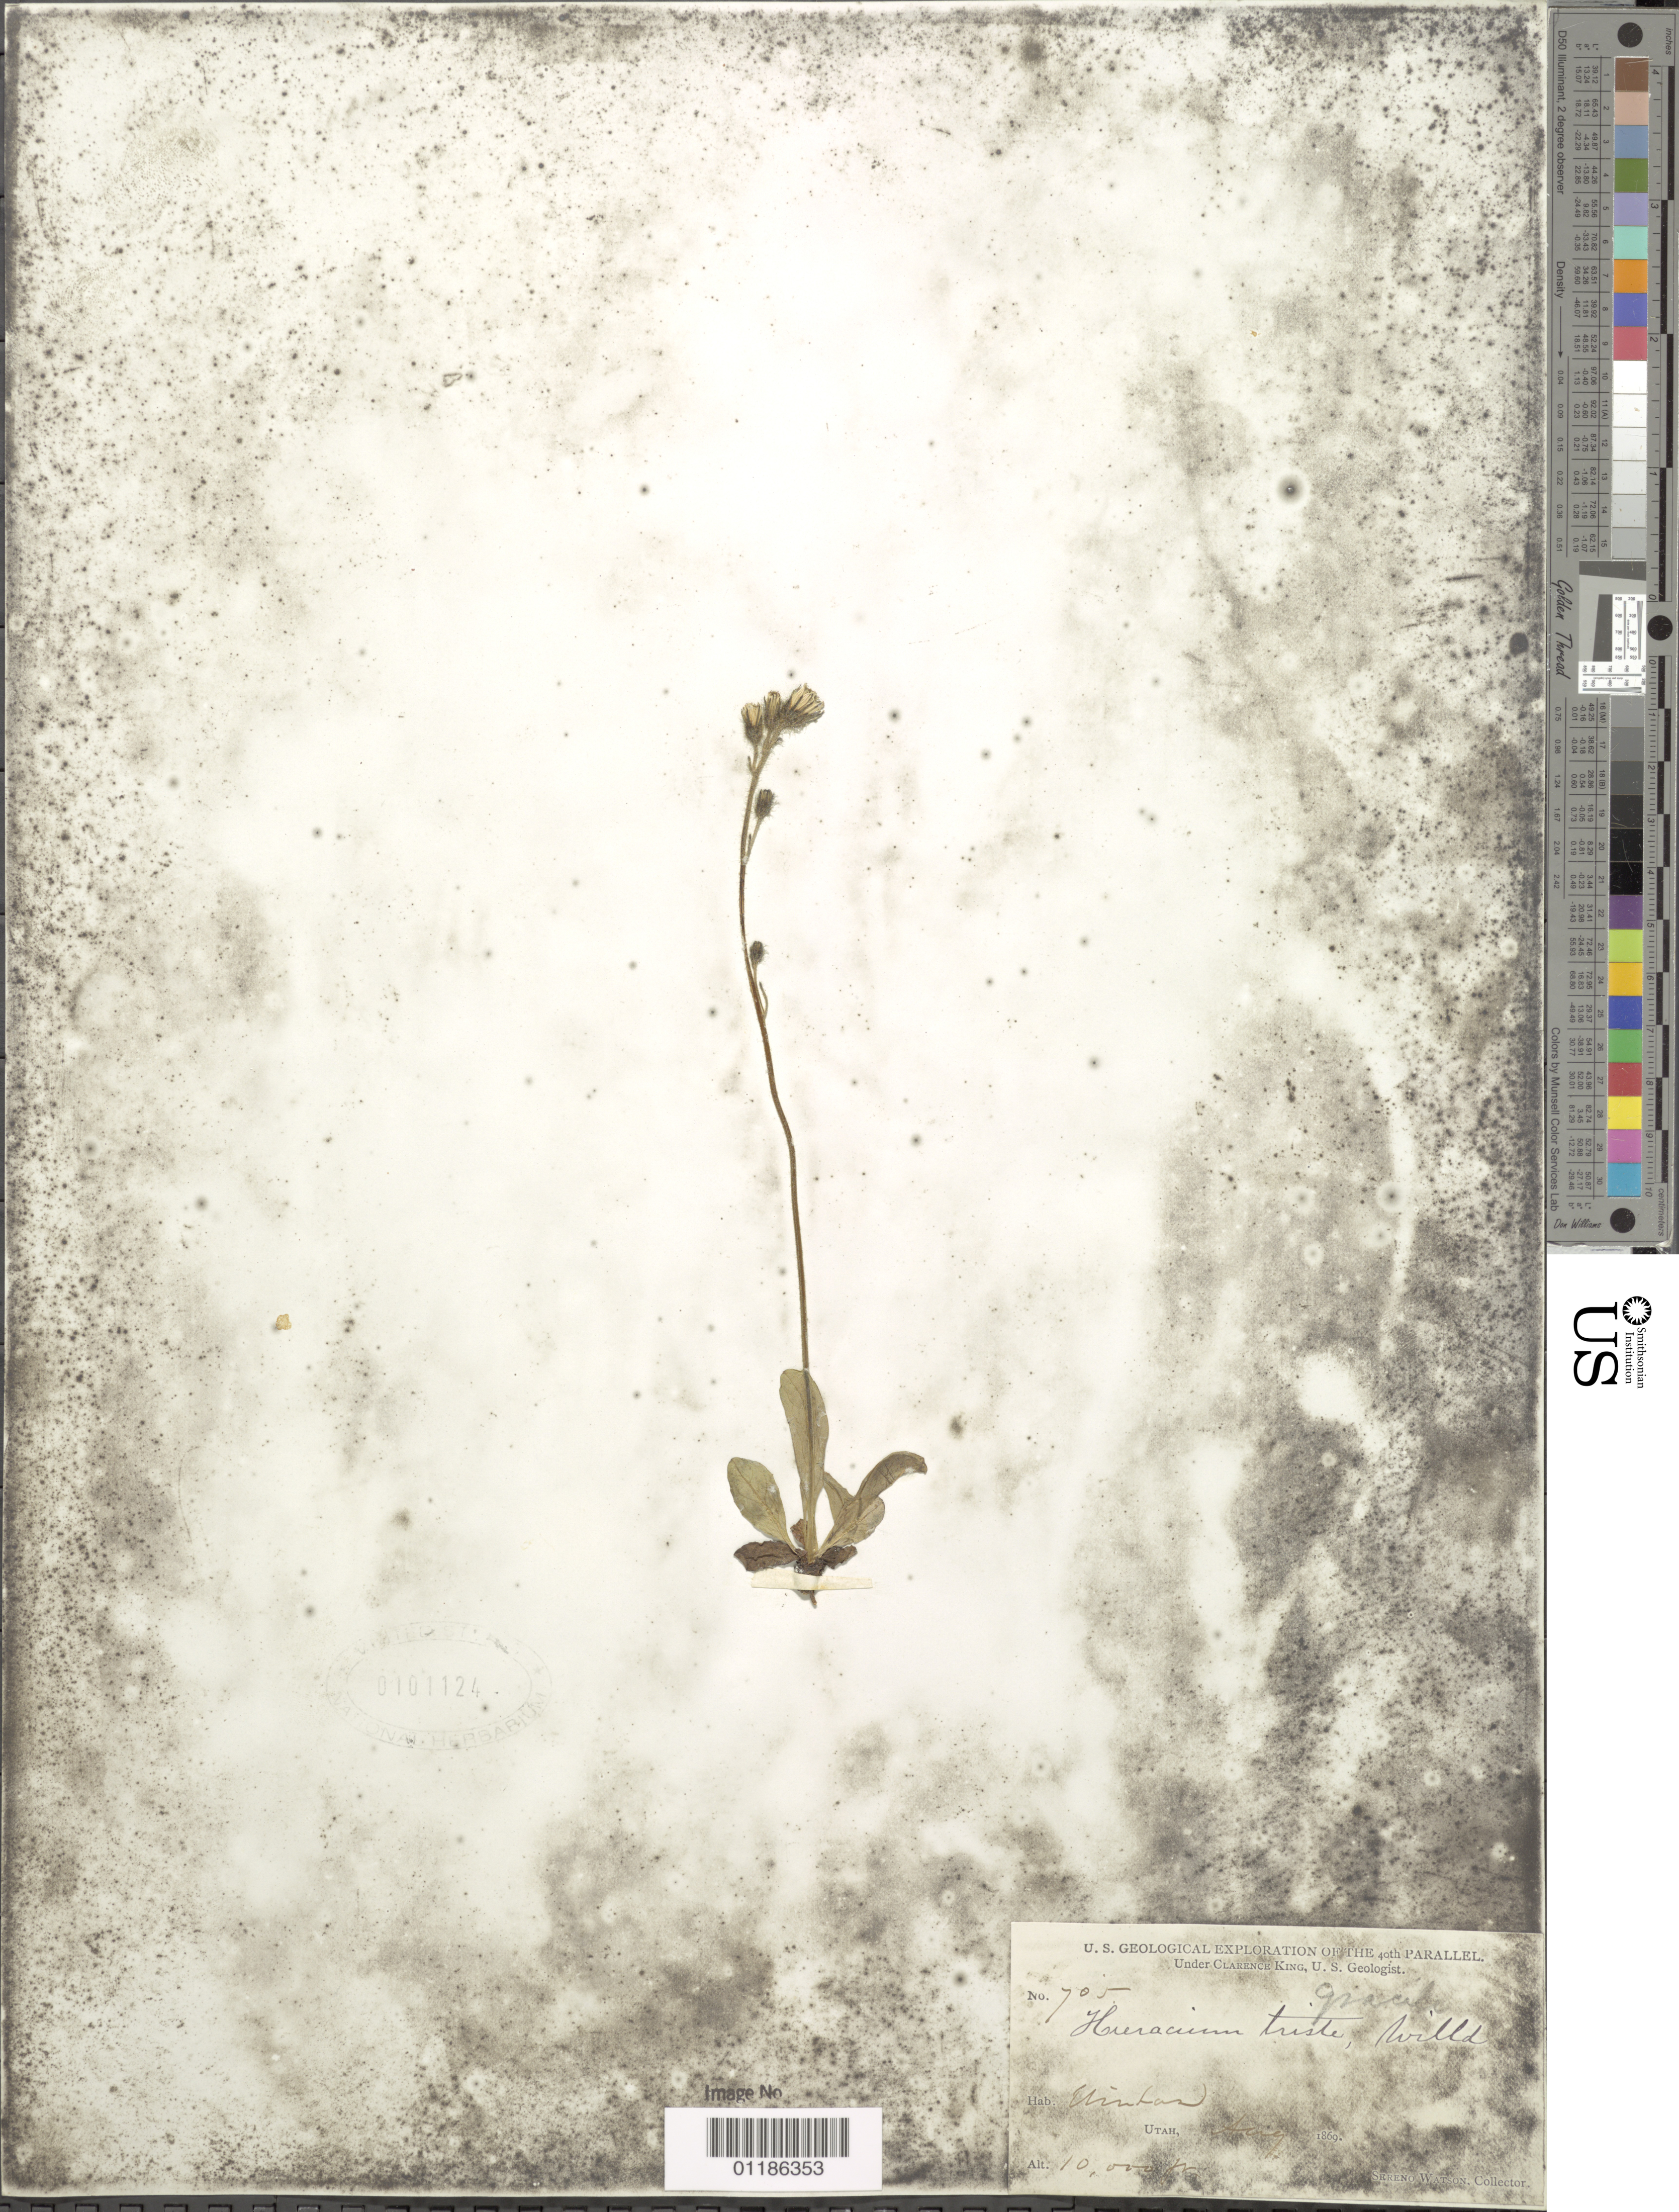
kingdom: Plantae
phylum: Tracheophyta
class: Magnoliopsida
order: Asterales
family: Asteraceae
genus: Hieracium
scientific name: Hieracium triste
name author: Willd. ex Spreng.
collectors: S. Watson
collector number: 705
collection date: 1869-08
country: United States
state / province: Utah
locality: Uintas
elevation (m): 3048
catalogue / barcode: US 101124